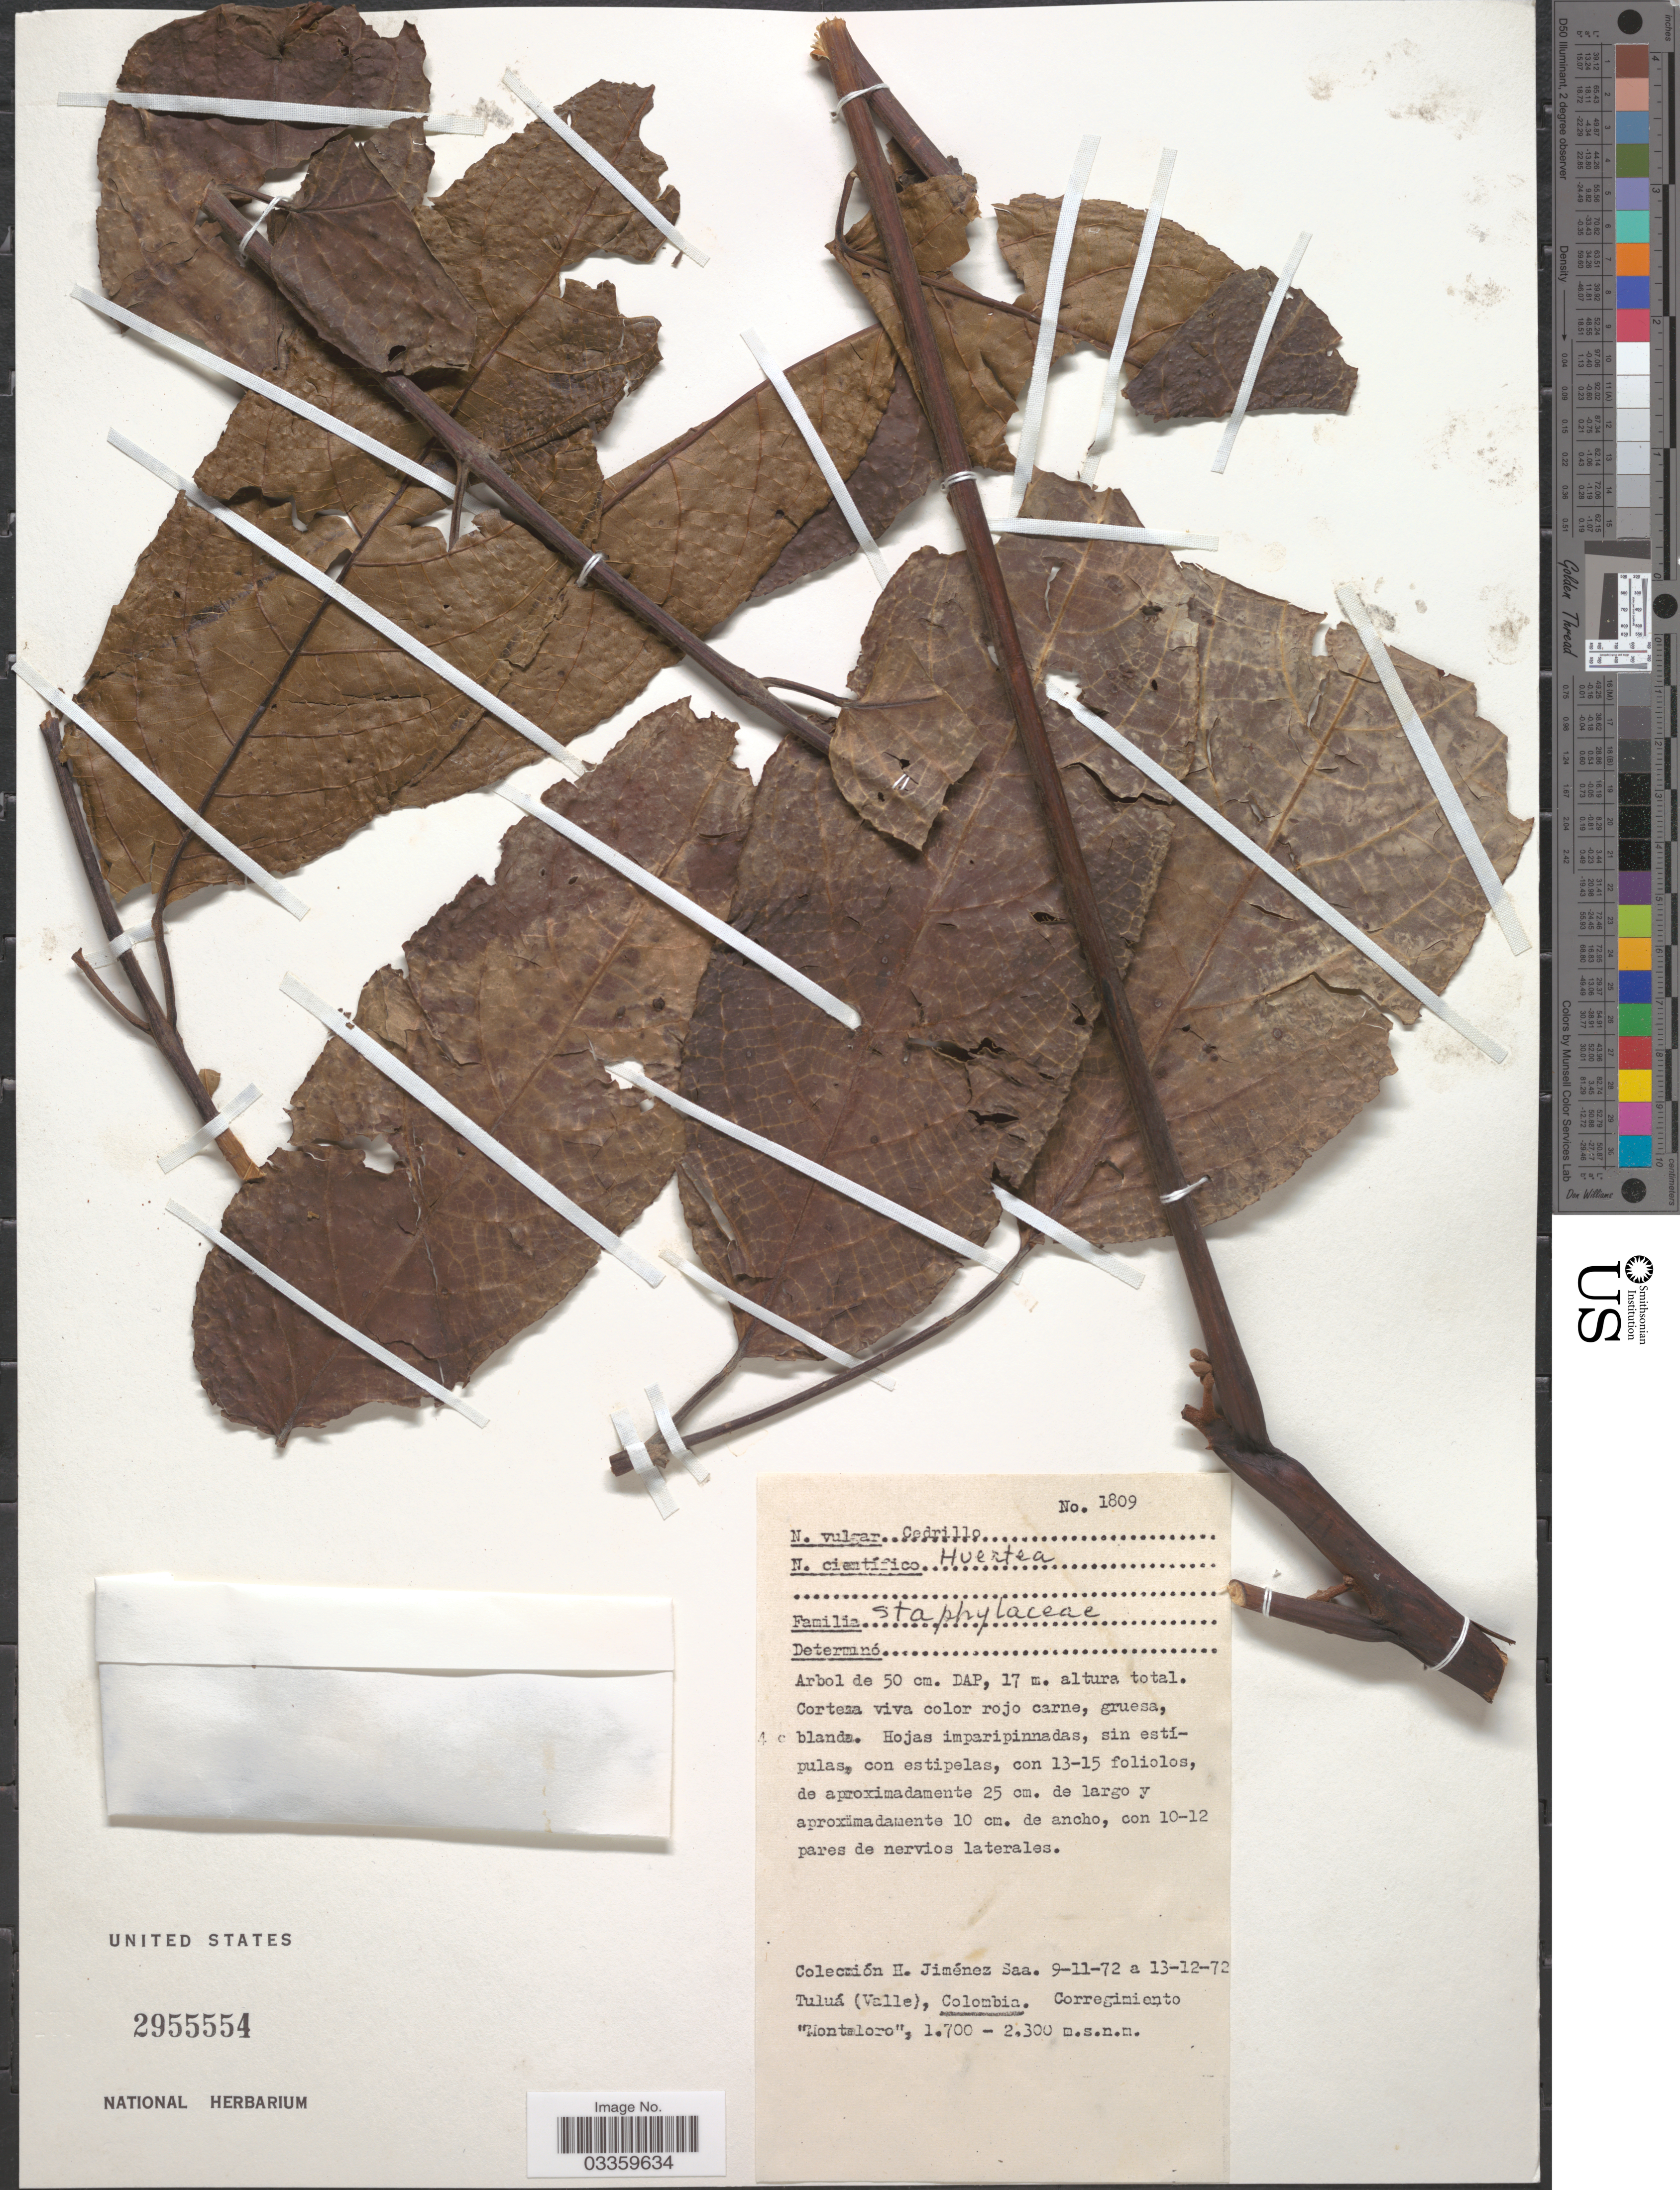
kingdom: Plantae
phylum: Tracheophyta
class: Magnoliopsida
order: Huerteales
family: Tapisciaceae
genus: Huertea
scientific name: Huertea sp.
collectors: H. Jiménez-Saa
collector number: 1809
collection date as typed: Transcribed d/m/y: 9/11/72 to 13/12/72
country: Colombia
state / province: Valle del Cauca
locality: Tuluá (Valle), Corregimiento "Monteloro".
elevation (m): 1700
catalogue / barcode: US 2955554